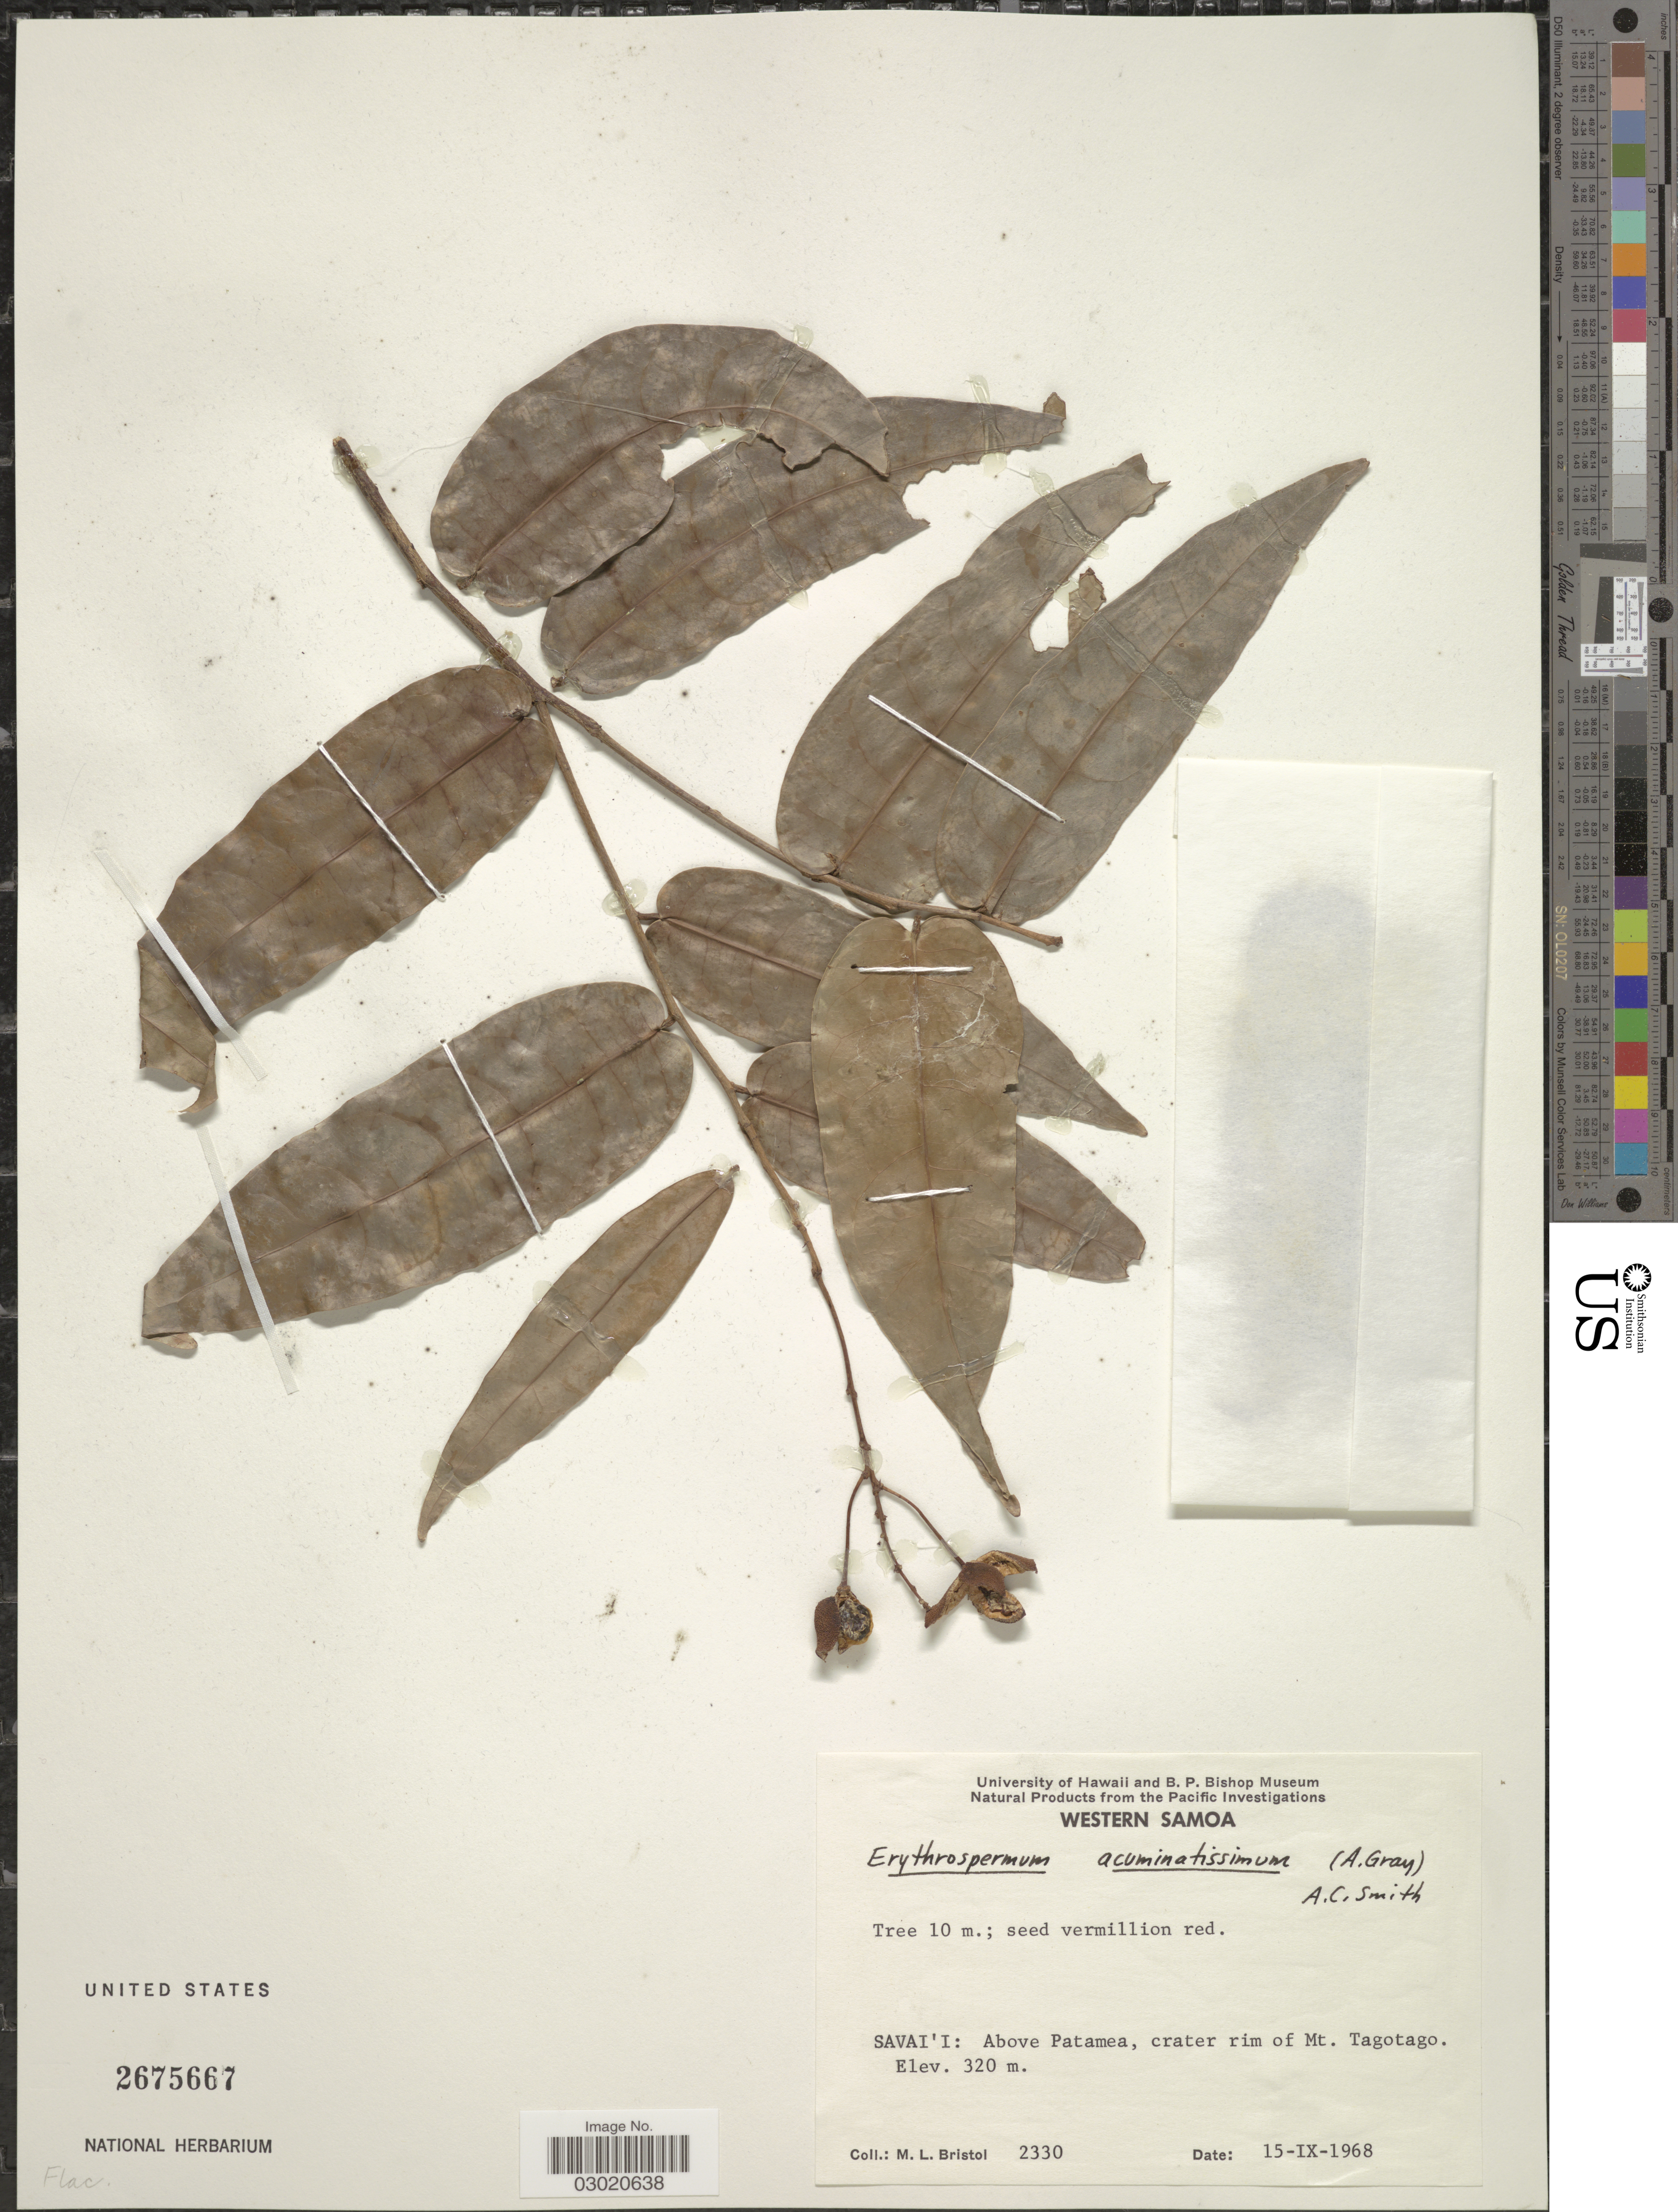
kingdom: Plantae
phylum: Tracheophyta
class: Magnoliopsida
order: Malpighiales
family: Achariaceae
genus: Erythrospermum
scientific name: Erythrospermum acuminatissimum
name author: (A. Gray) A.C. Sm.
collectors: M. L. Bristol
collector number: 2330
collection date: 1968-09-15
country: Samoa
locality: Savai'i: Above Patamea, crater rim of Mt. Tagotago.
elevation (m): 320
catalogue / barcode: US 2675667